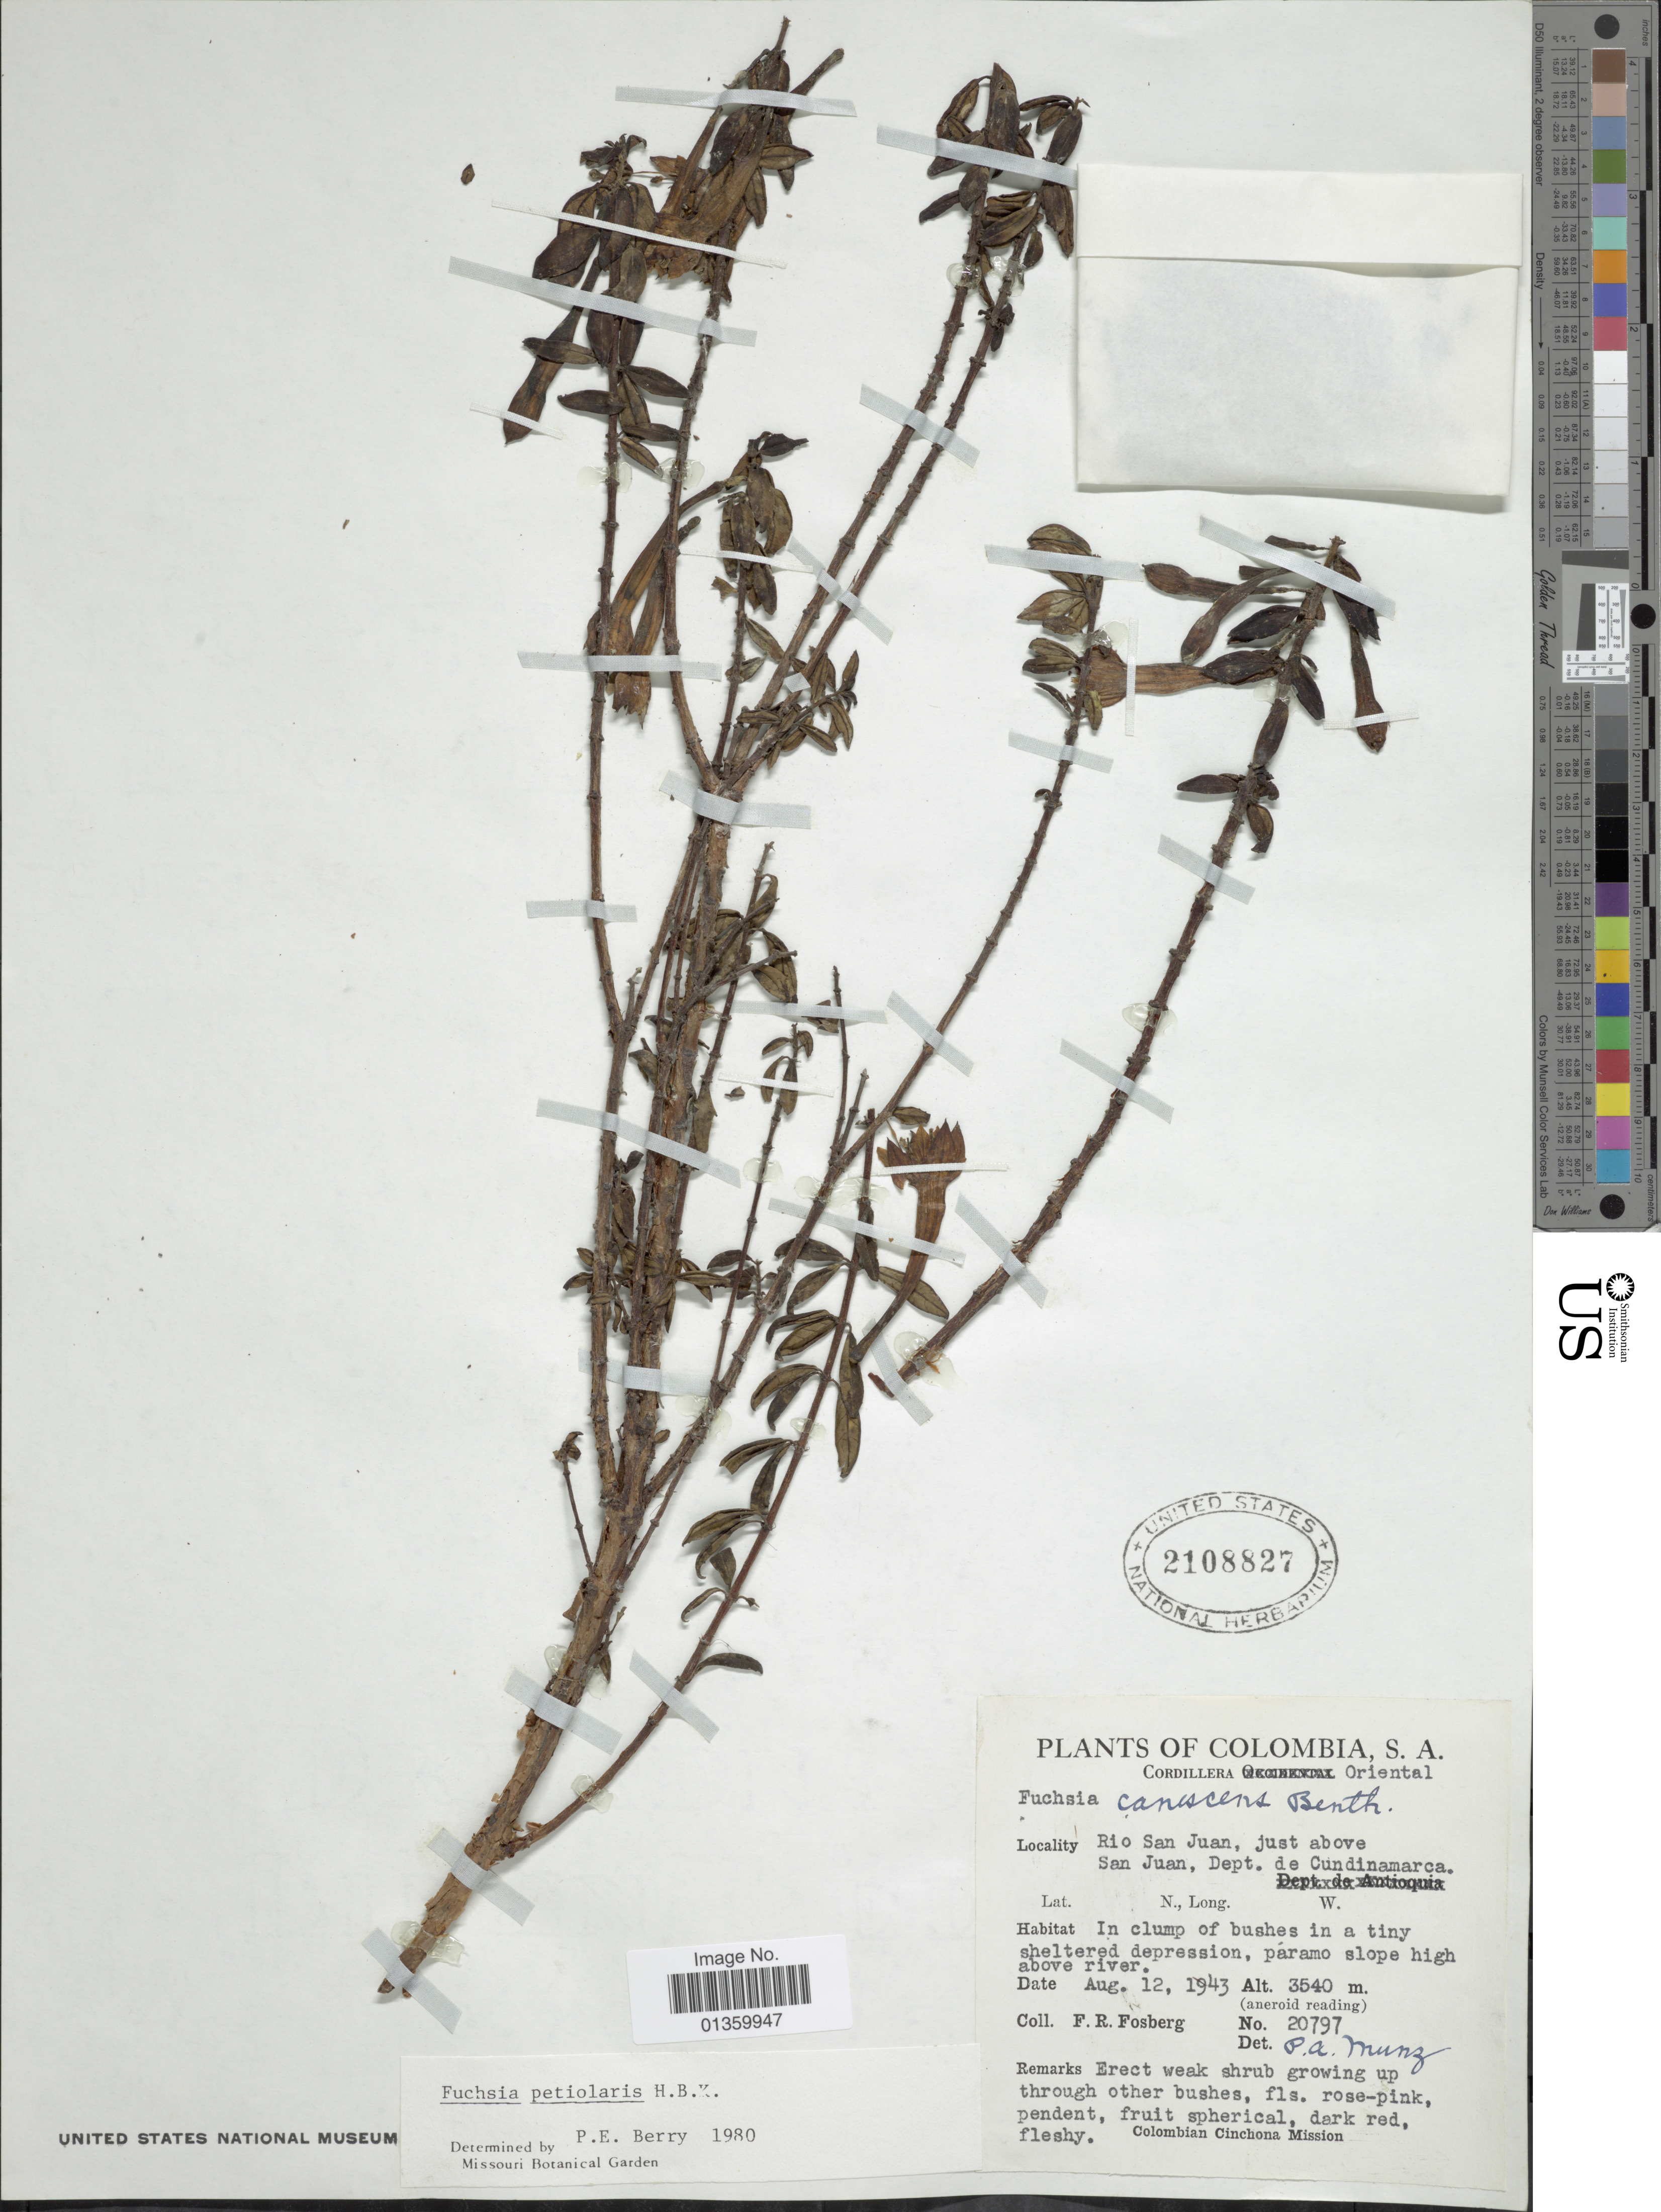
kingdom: Plantae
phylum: Tracheophyta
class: Magnoliopsida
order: Myrtales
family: Onagraceae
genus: Fuchsia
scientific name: Fuchsia petiolaris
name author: Kunth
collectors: F. R. Fosberg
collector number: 20797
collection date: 1943-08-12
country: Colombia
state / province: Cundinamarca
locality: Rio San Juan, just above San Juan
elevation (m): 3540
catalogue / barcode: US 2108827